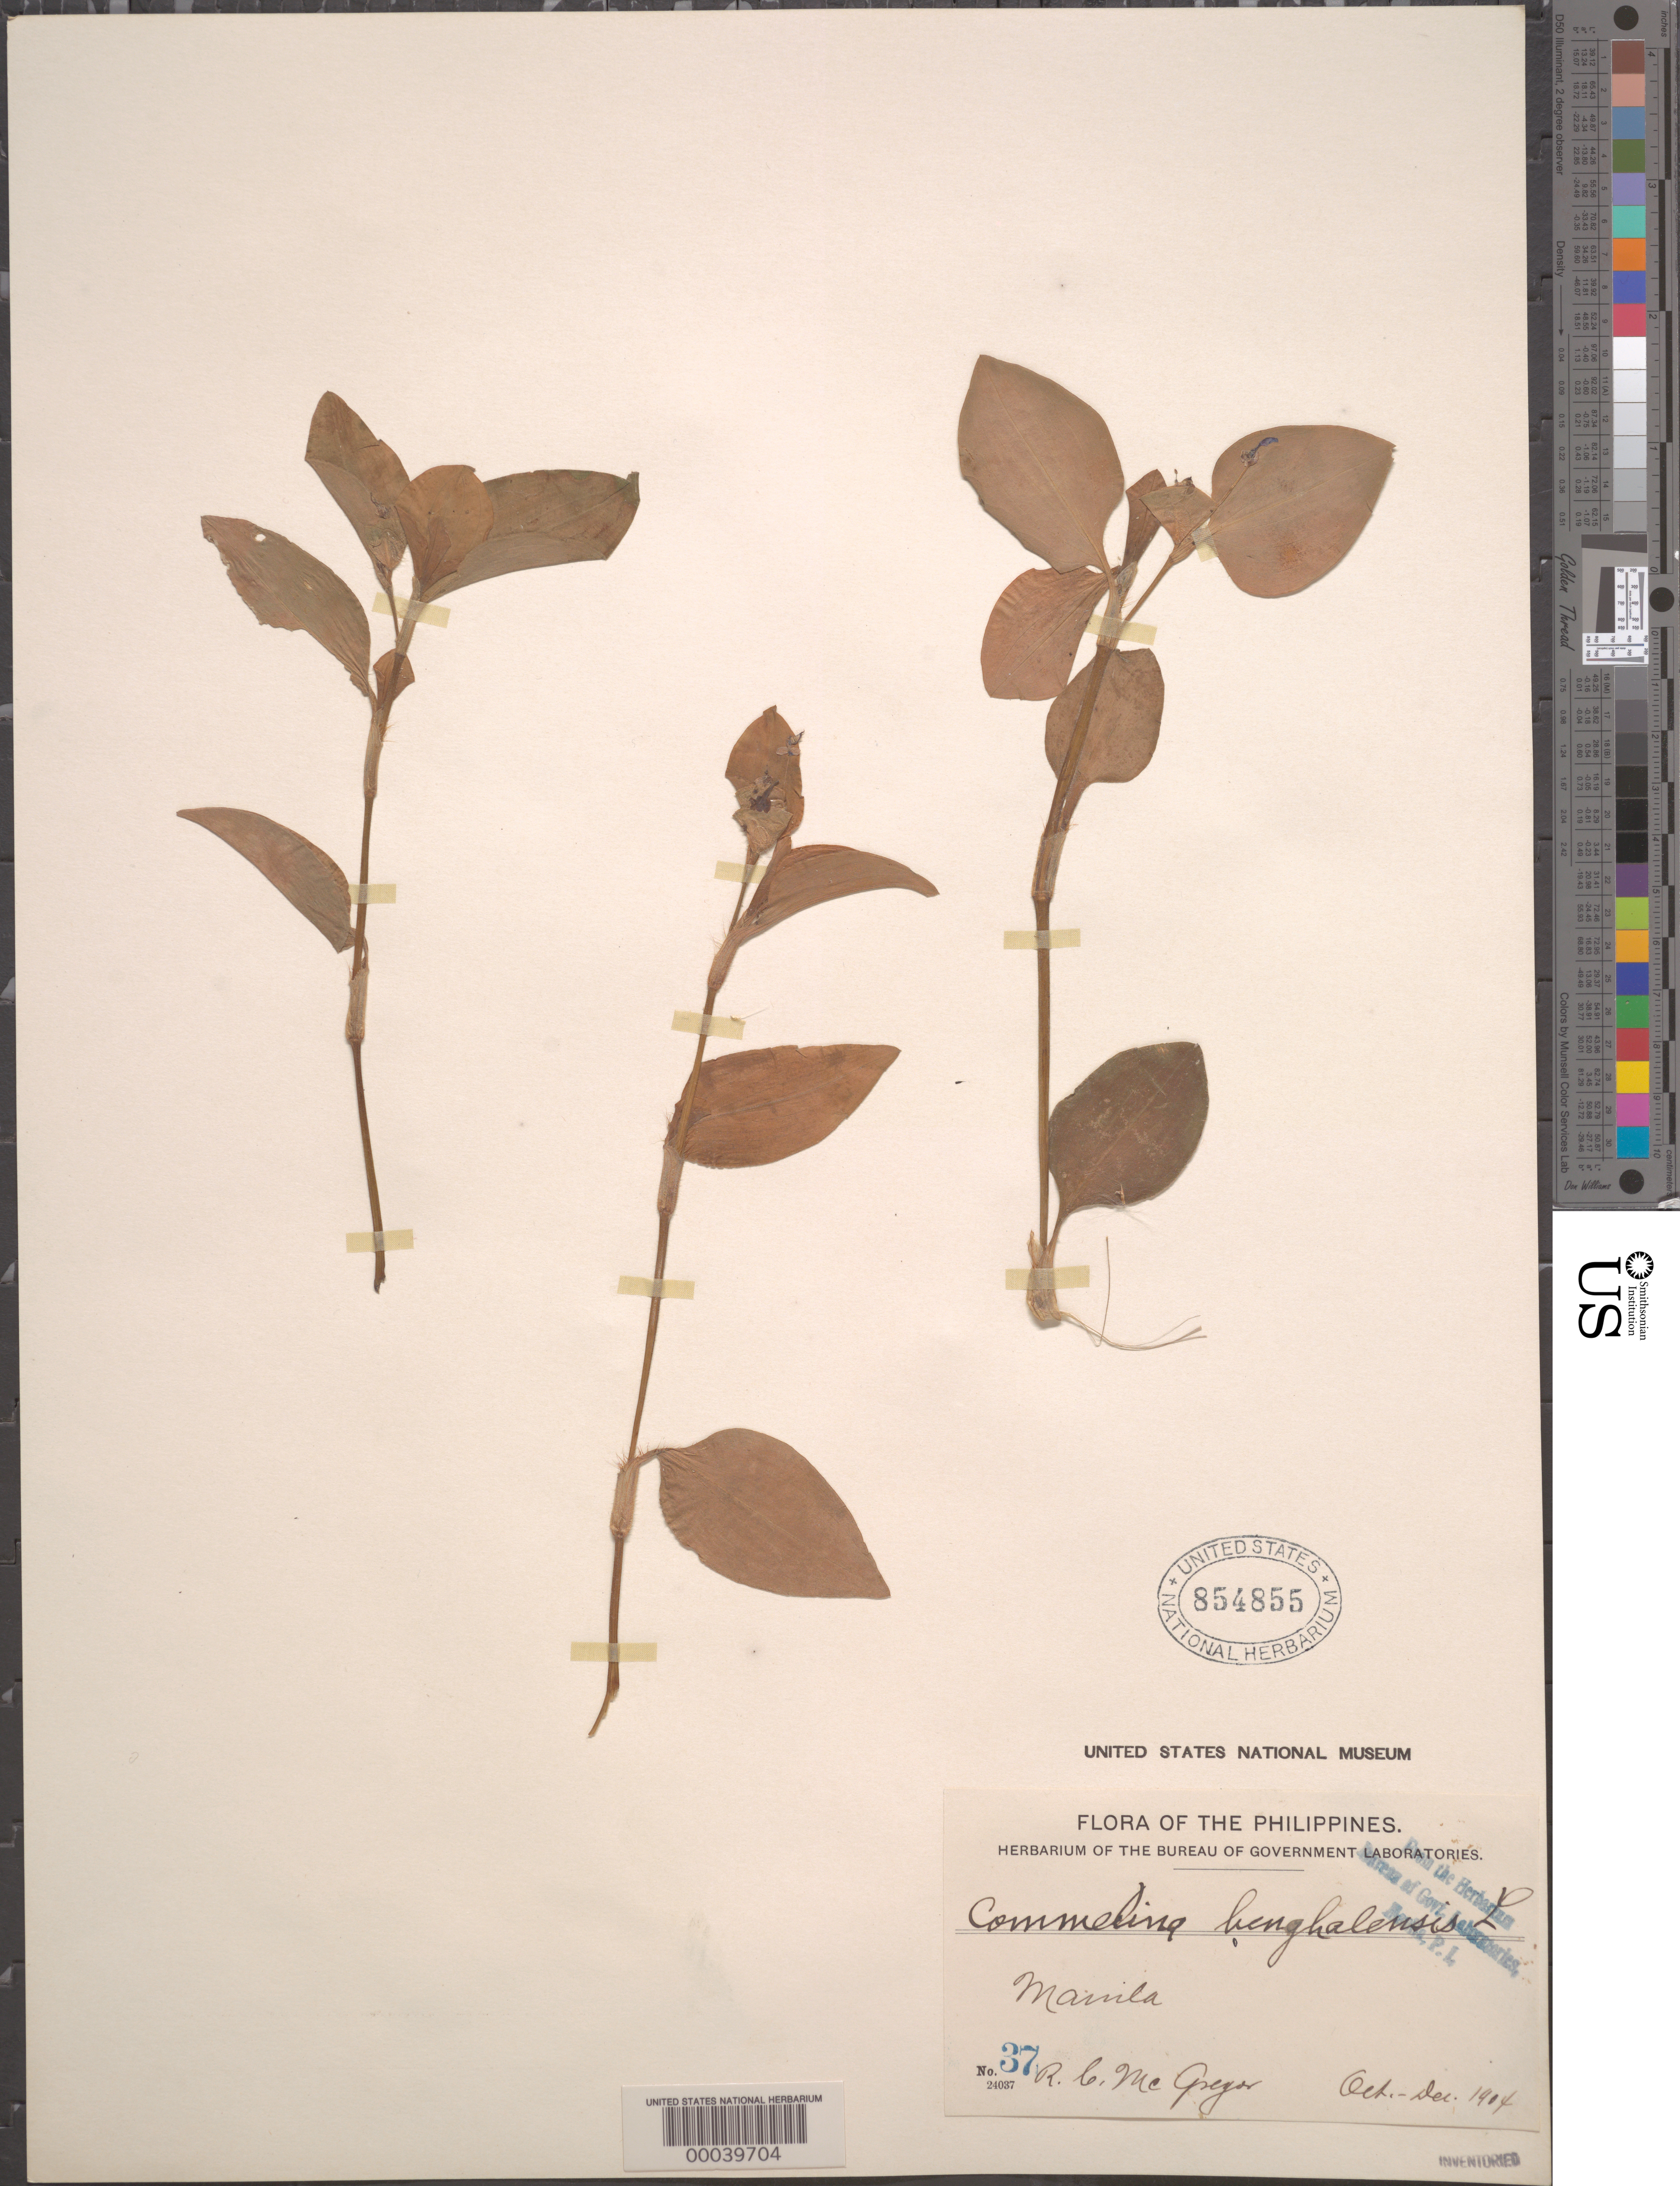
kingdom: Plantae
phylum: Tracheophyta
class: Liliopsida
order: Commelinales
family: Commelinaceae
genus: Commelina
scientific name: Commelina benghalensis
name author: L.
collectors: R. C. McGregor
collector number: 37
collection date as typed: Oct 1904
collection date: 1904-10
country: Philippines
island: Luzon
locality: Manilla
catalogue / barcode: US 854855